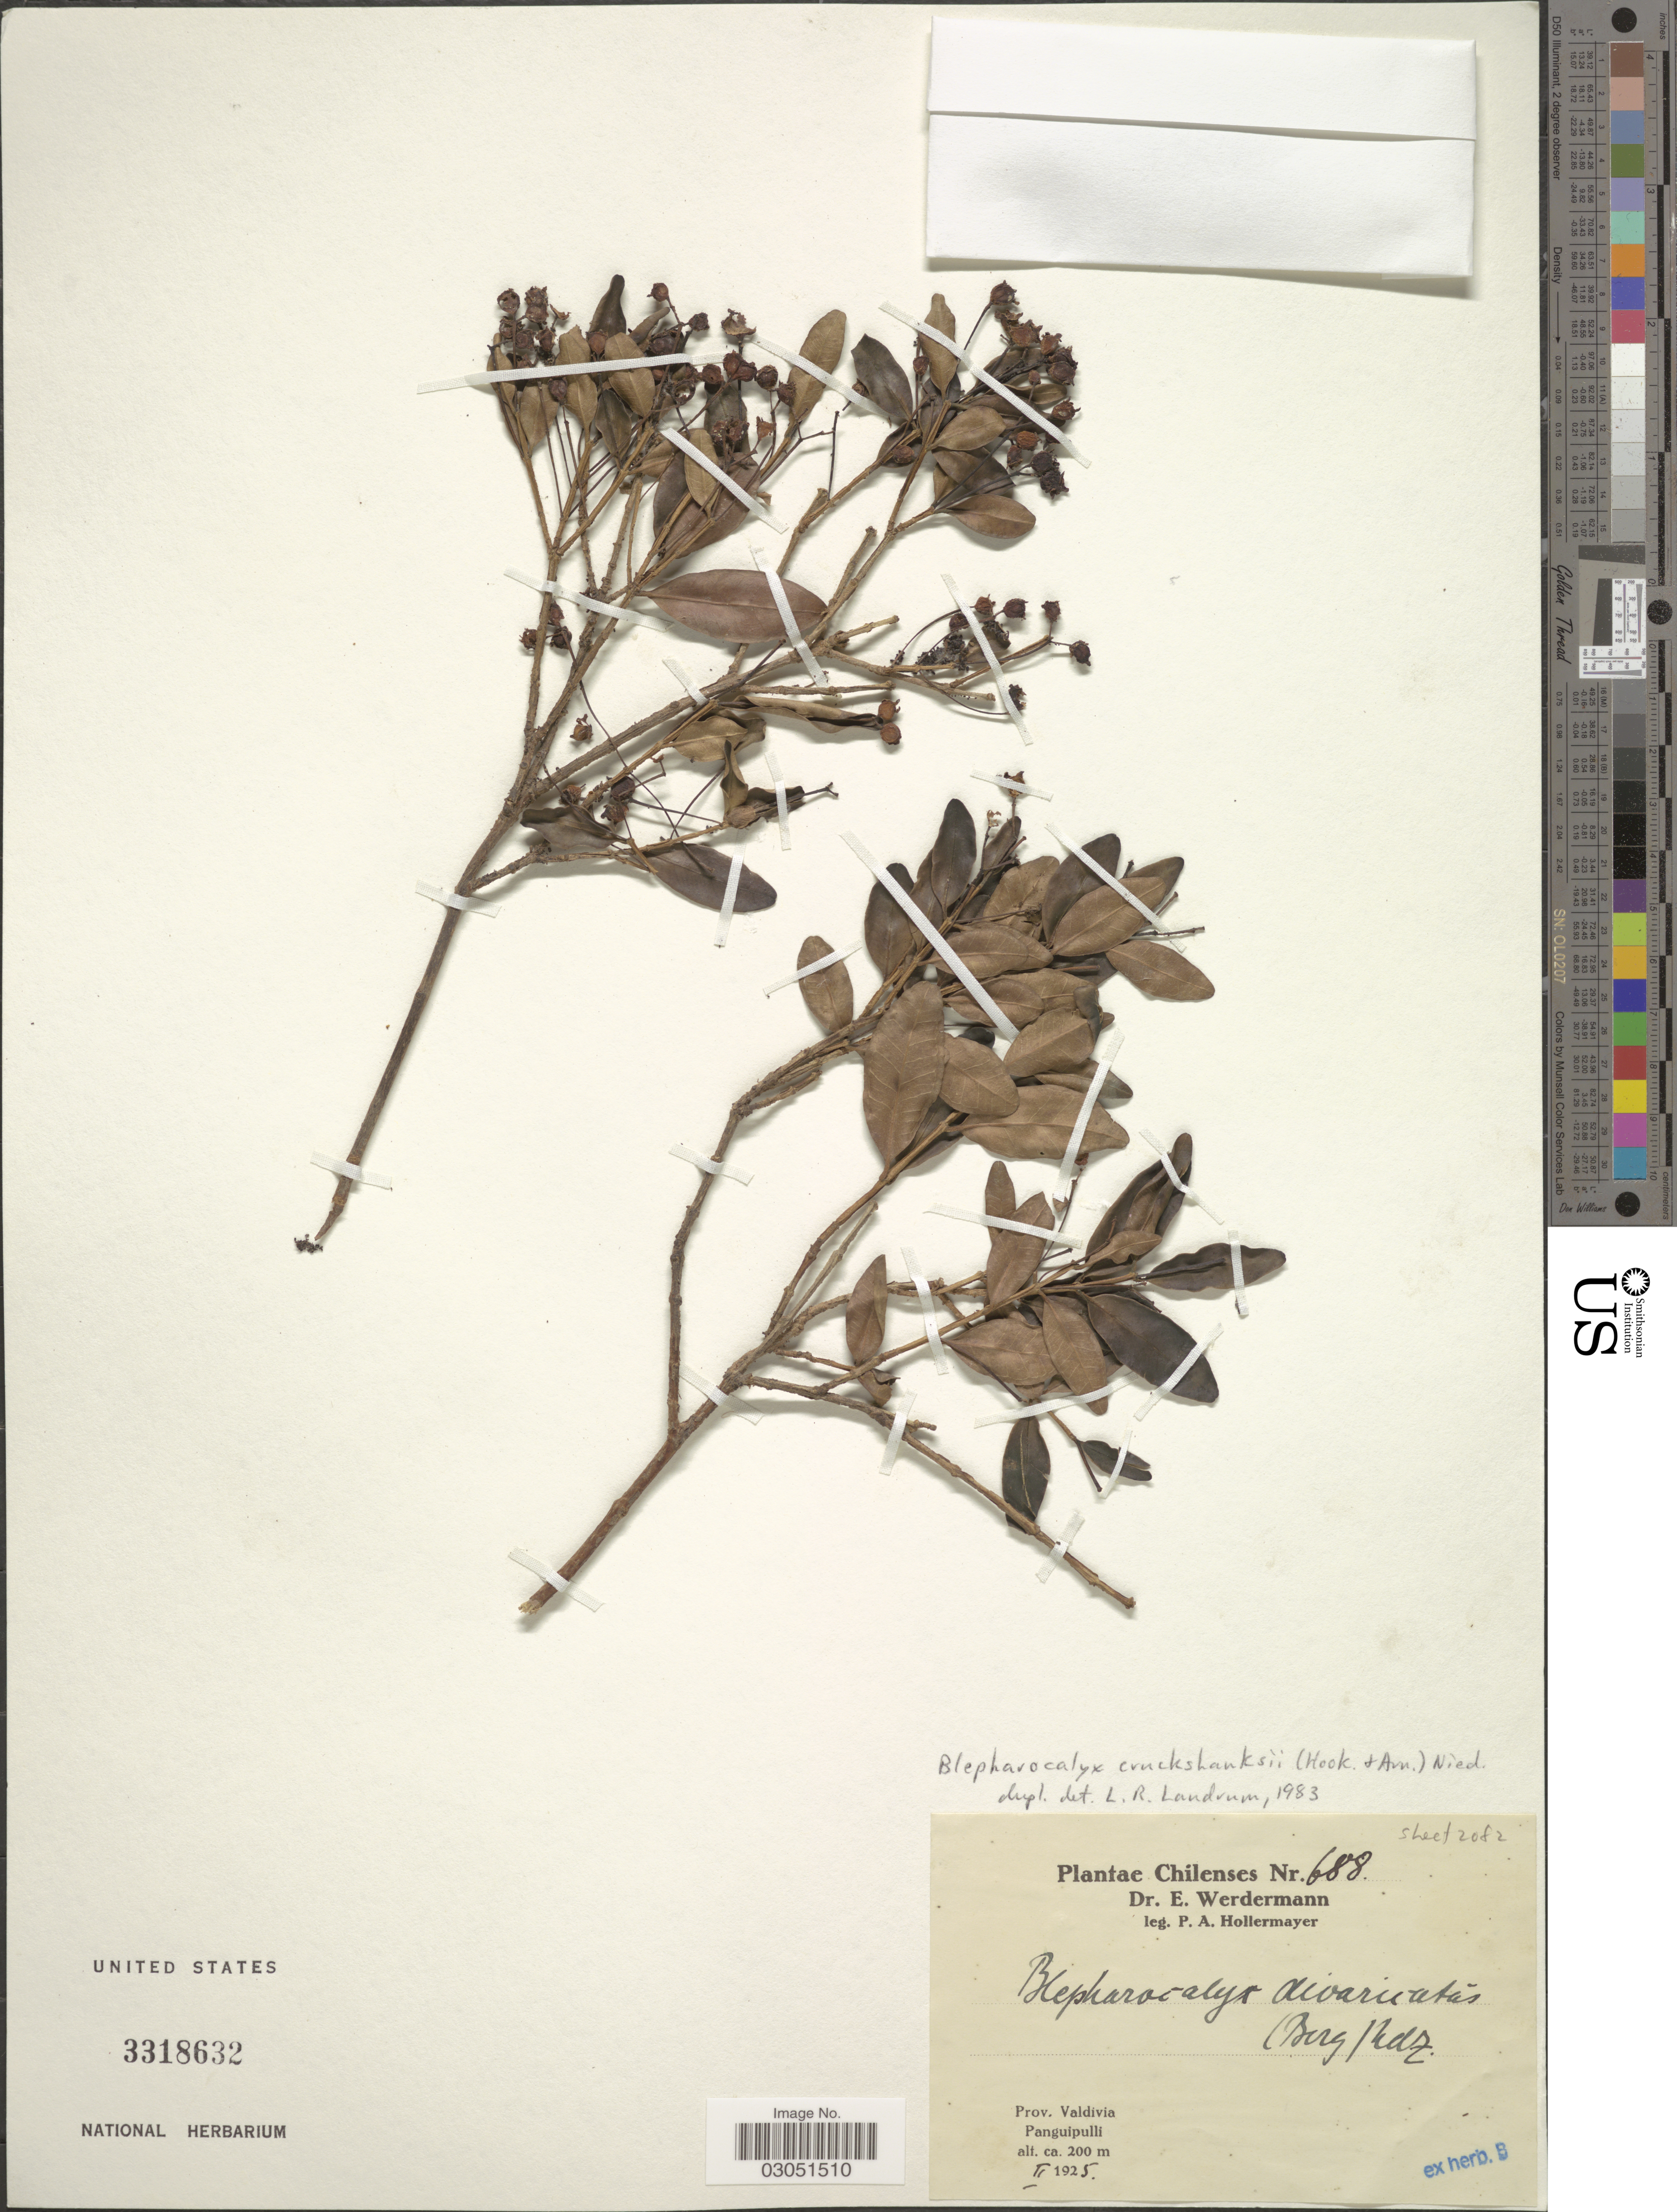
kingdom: Plantae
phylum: Tracheophyta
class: Magnoliopsida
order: Myrtales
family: Myrtaceae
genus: Temu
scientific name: Temu cruckshanksii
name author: (Hook. & Arn.) O. Berg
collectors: P. Hollermayer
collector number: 688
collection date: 1925-02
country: Chile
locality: Prov. Valdivia, Panguipulli.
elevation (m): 200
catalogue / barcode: US 3318632